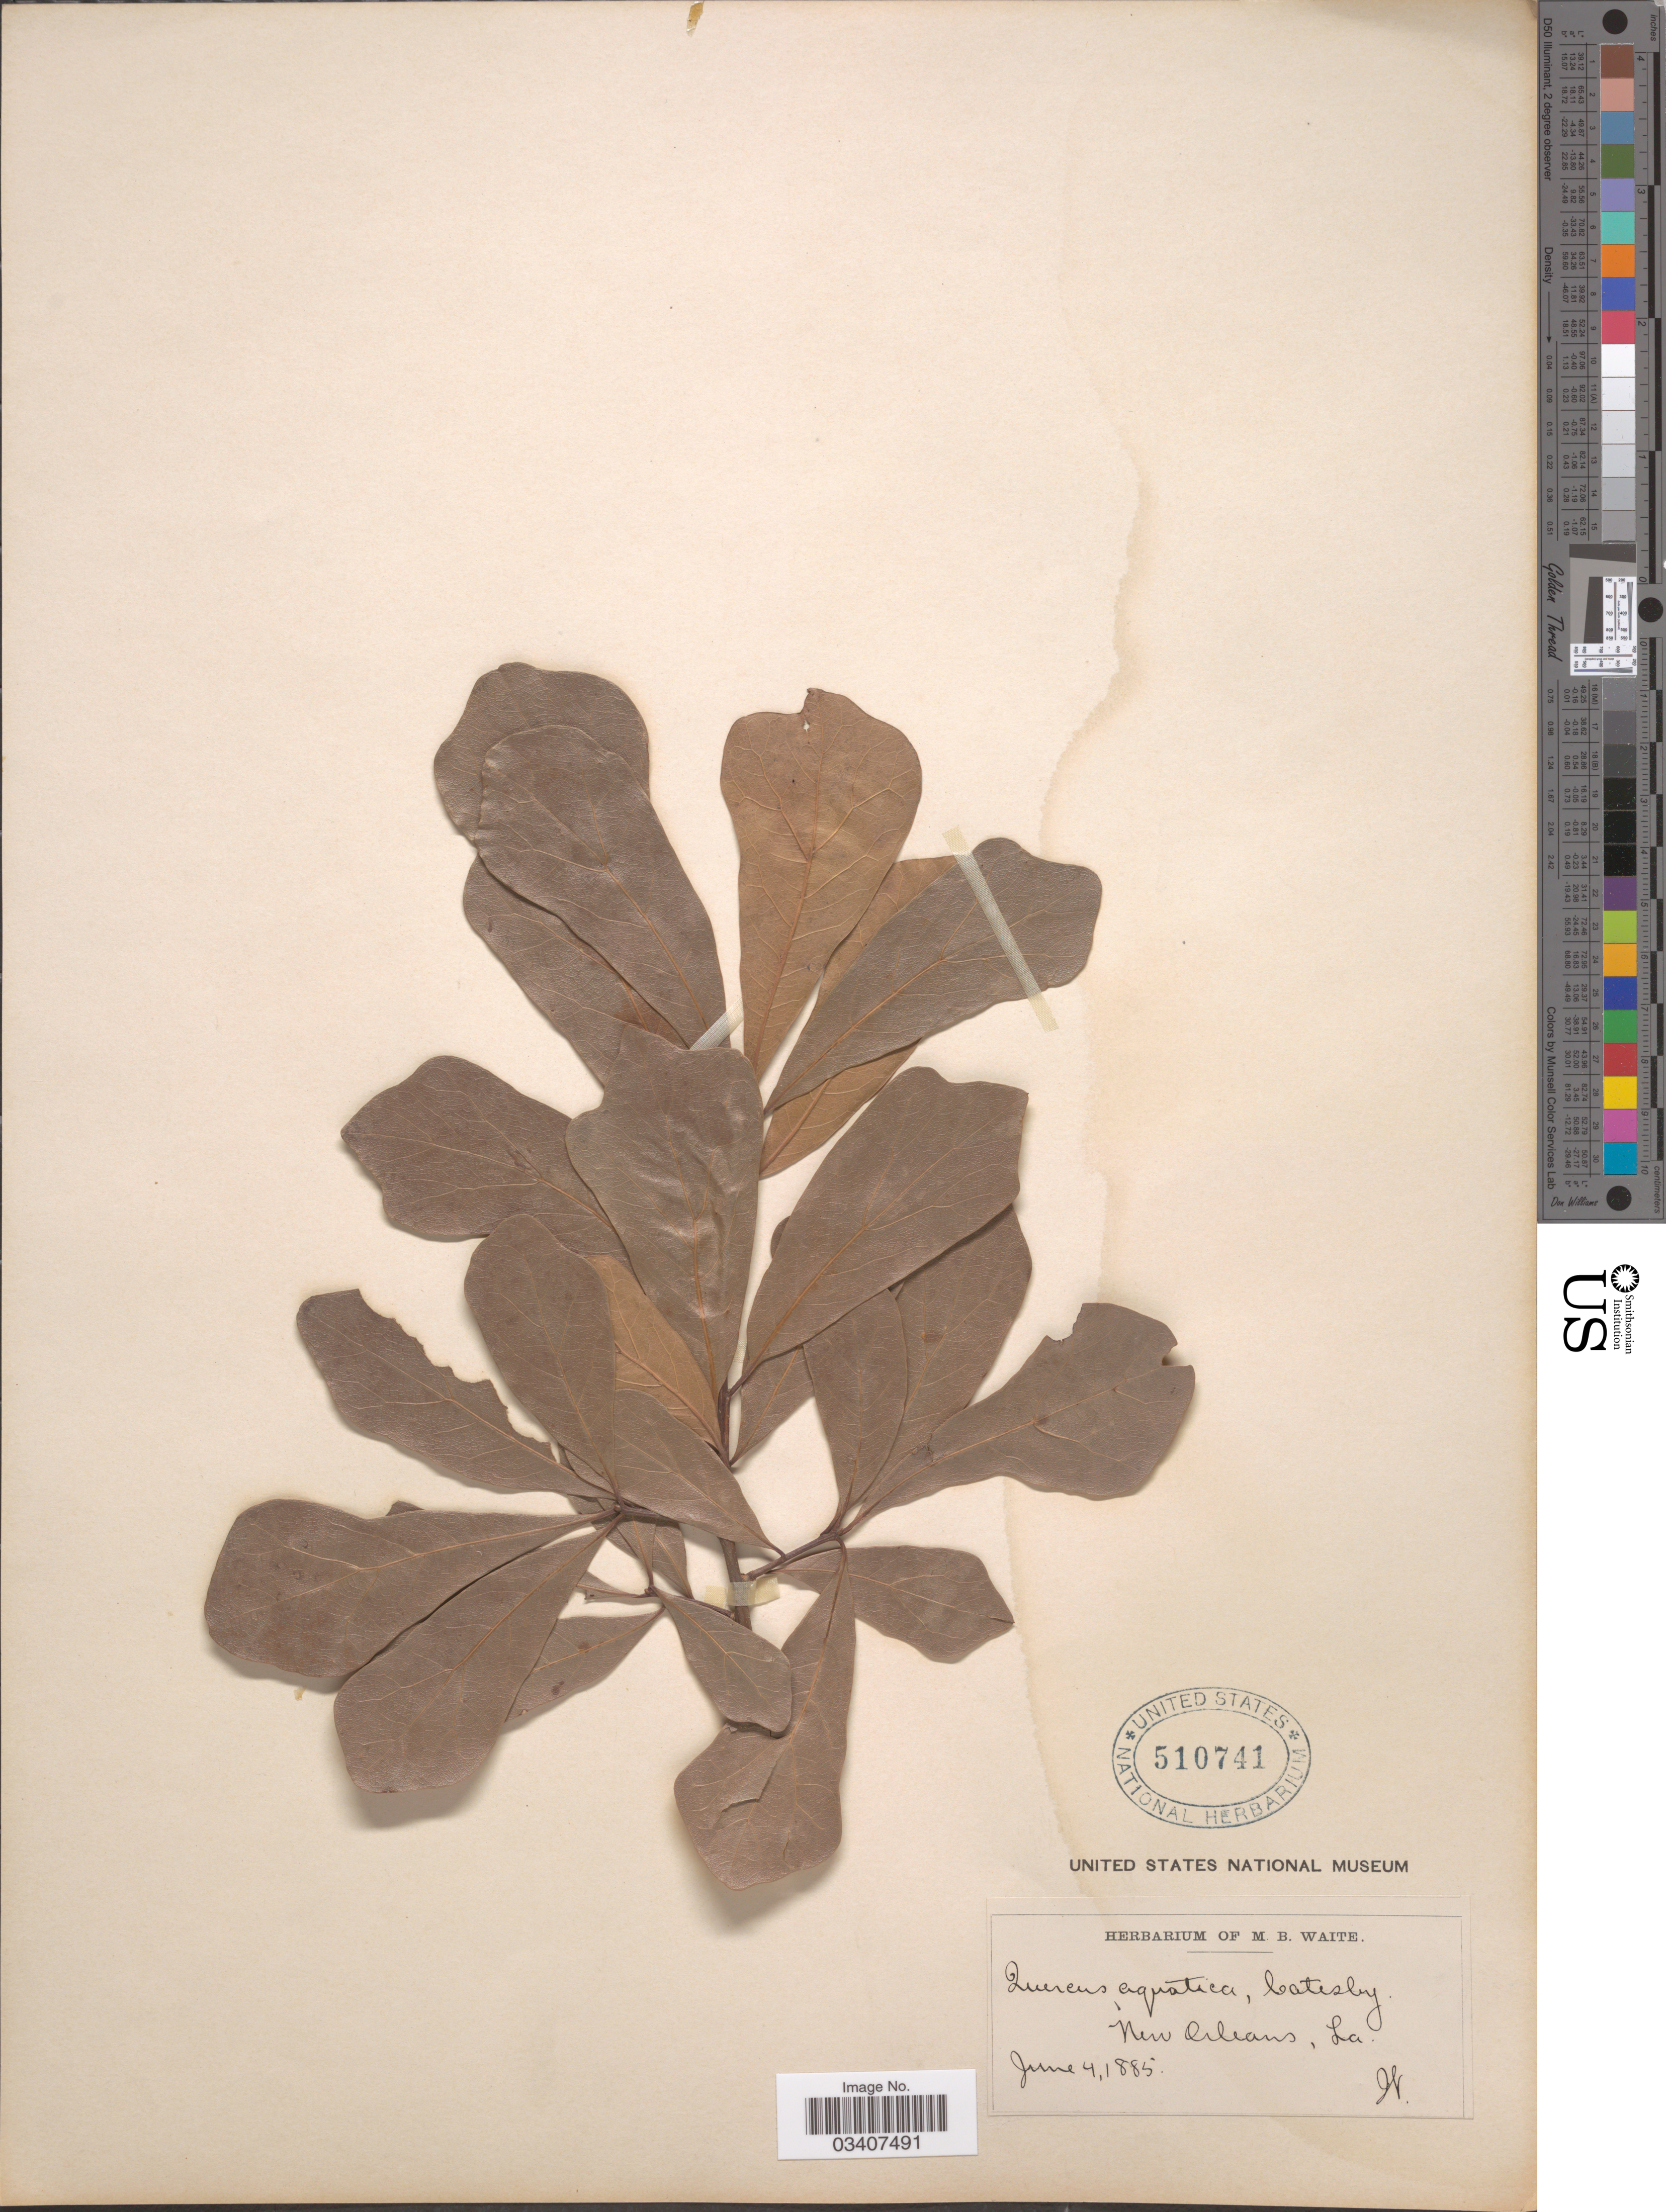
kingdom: Plantae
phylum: Tracheophyta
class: Magnoliopsida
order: Fagales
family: Fagaceae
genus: Quercus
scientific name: Quercus nigra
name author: L.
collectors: M. B. Waite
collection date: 1885-06-04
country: United States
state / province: Louisiana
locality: New Orleans.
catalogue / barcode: US 510741